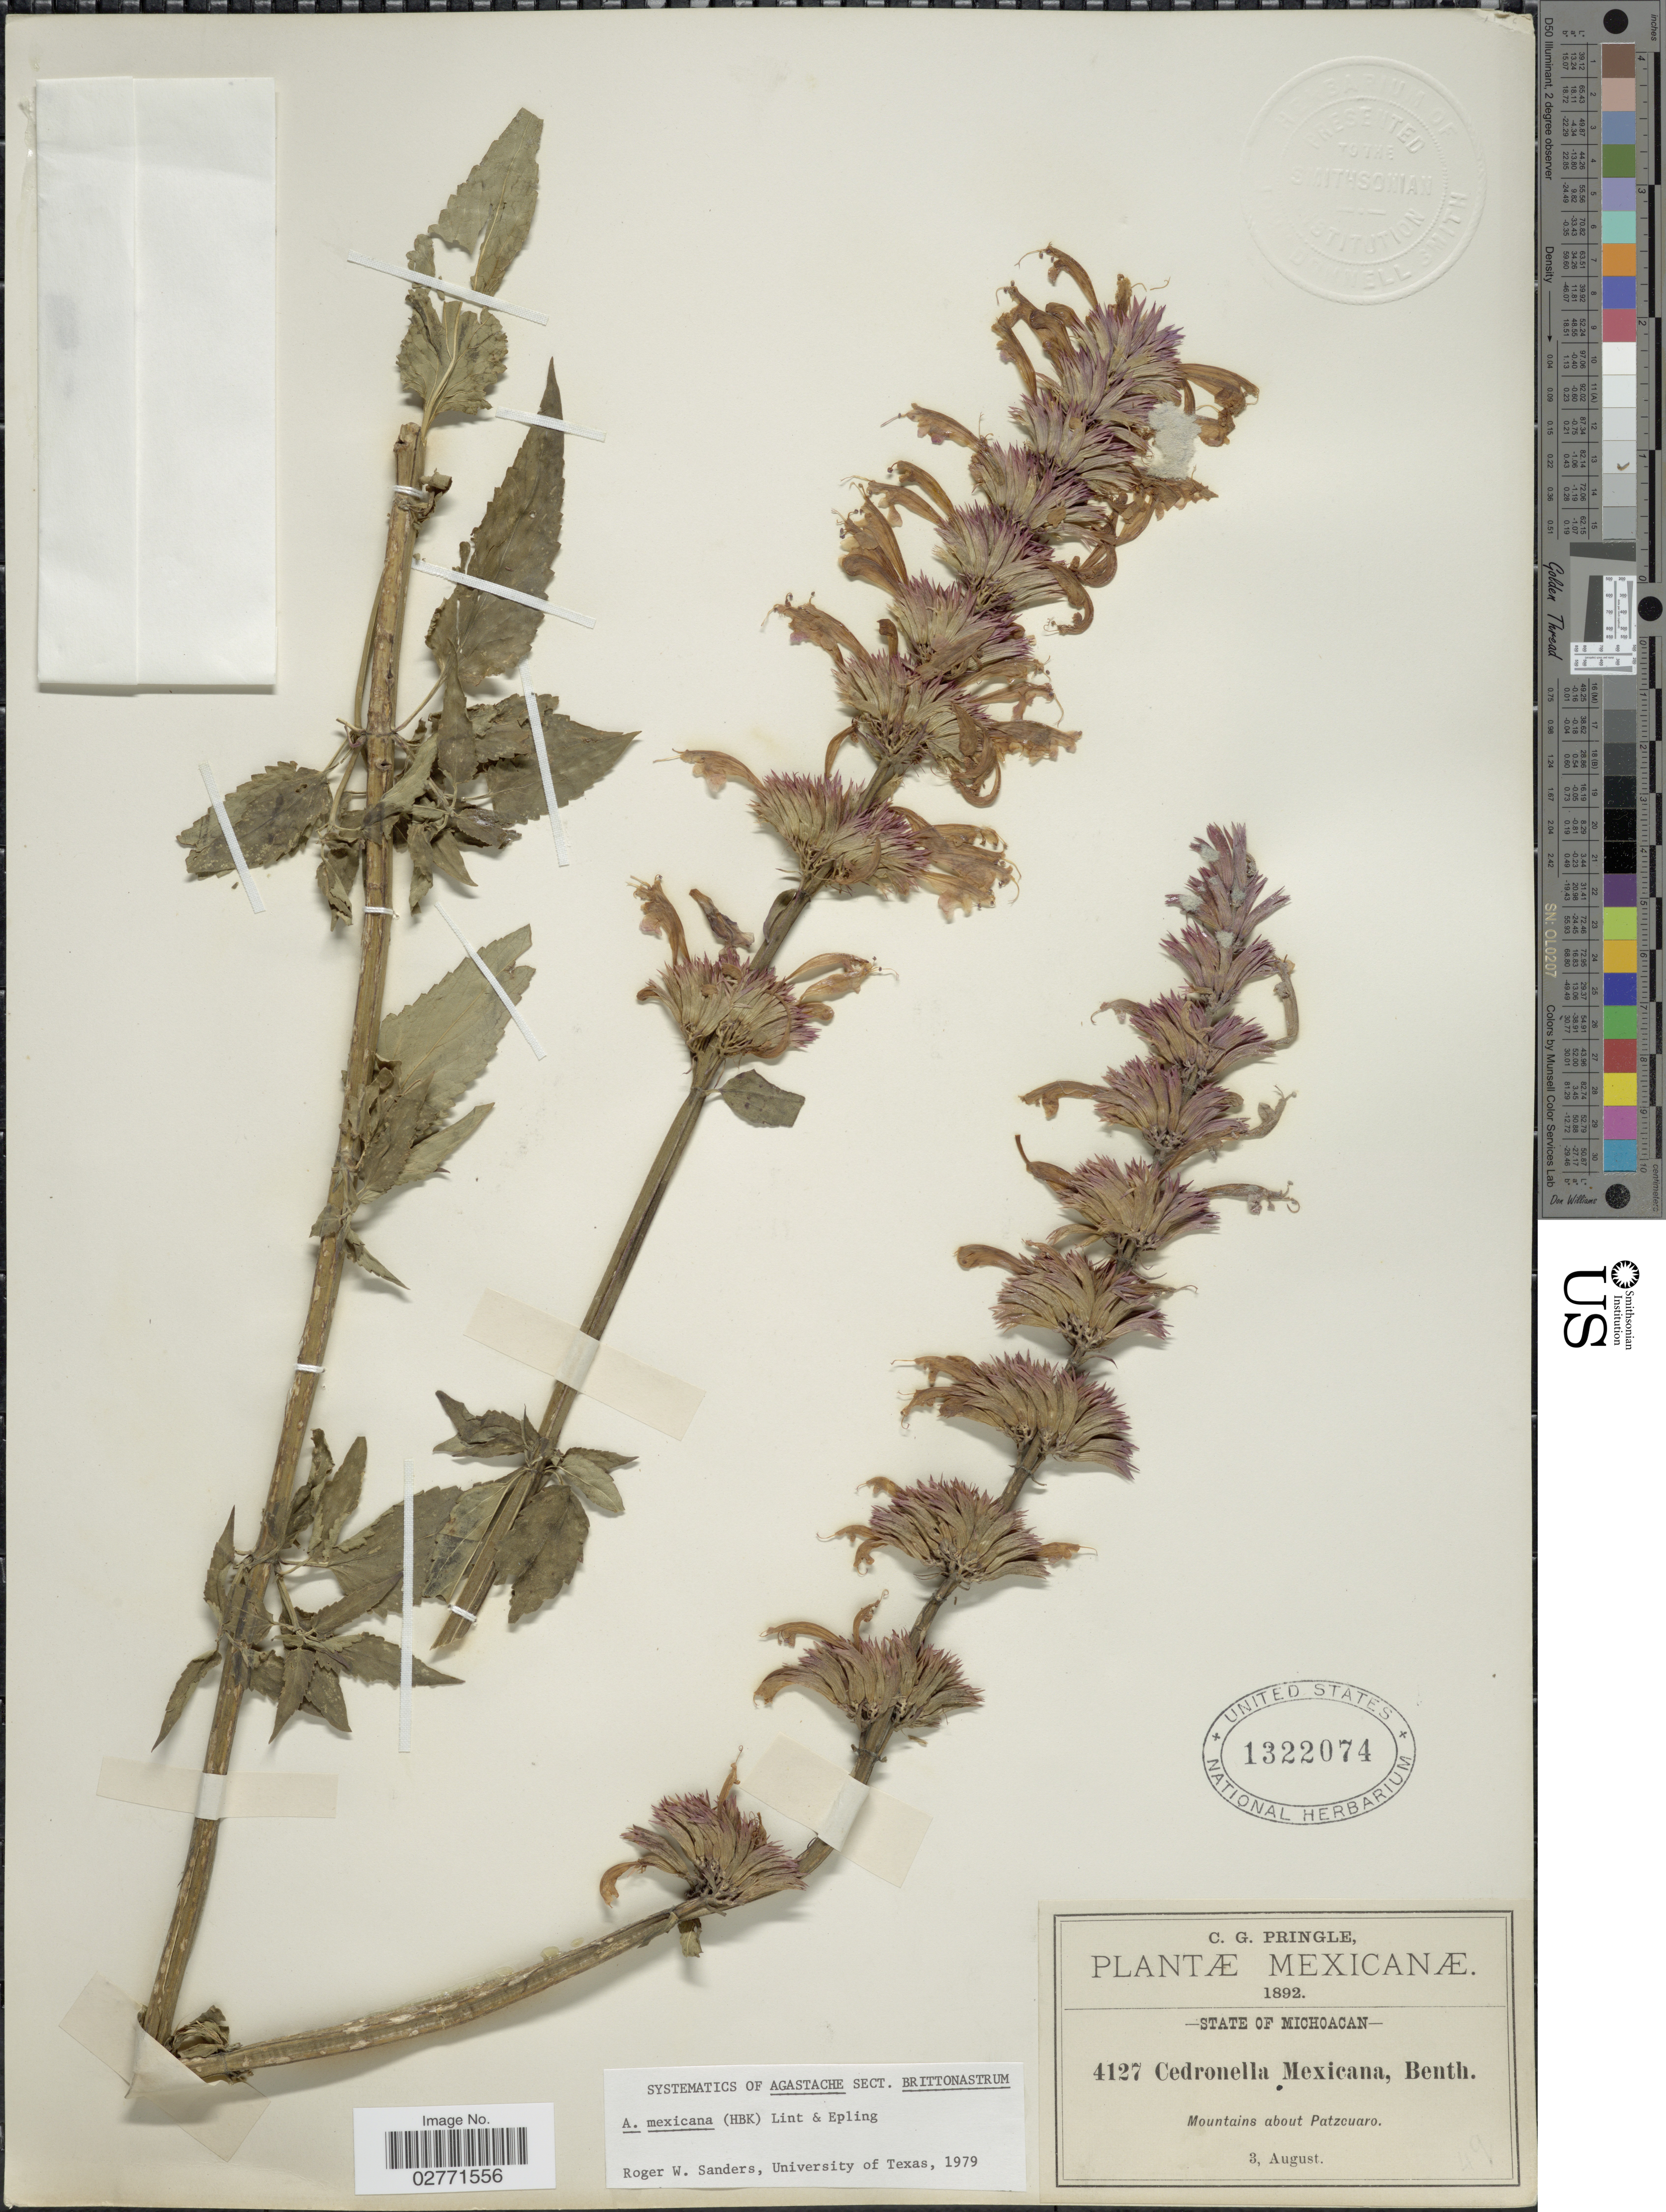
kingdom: Plantae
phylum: Tracheophyta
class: Magnoliopsida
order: Lamiales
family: Lamiaceae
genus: Agastache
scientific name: Agastache mexicana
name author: (Kunth) Lint & Epling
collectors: C. G. Pringle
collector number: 4127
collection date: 1892-08-03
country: Mexico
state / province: Michoacán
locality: Mountains about Patzcuaro.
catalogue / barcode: US 1322074